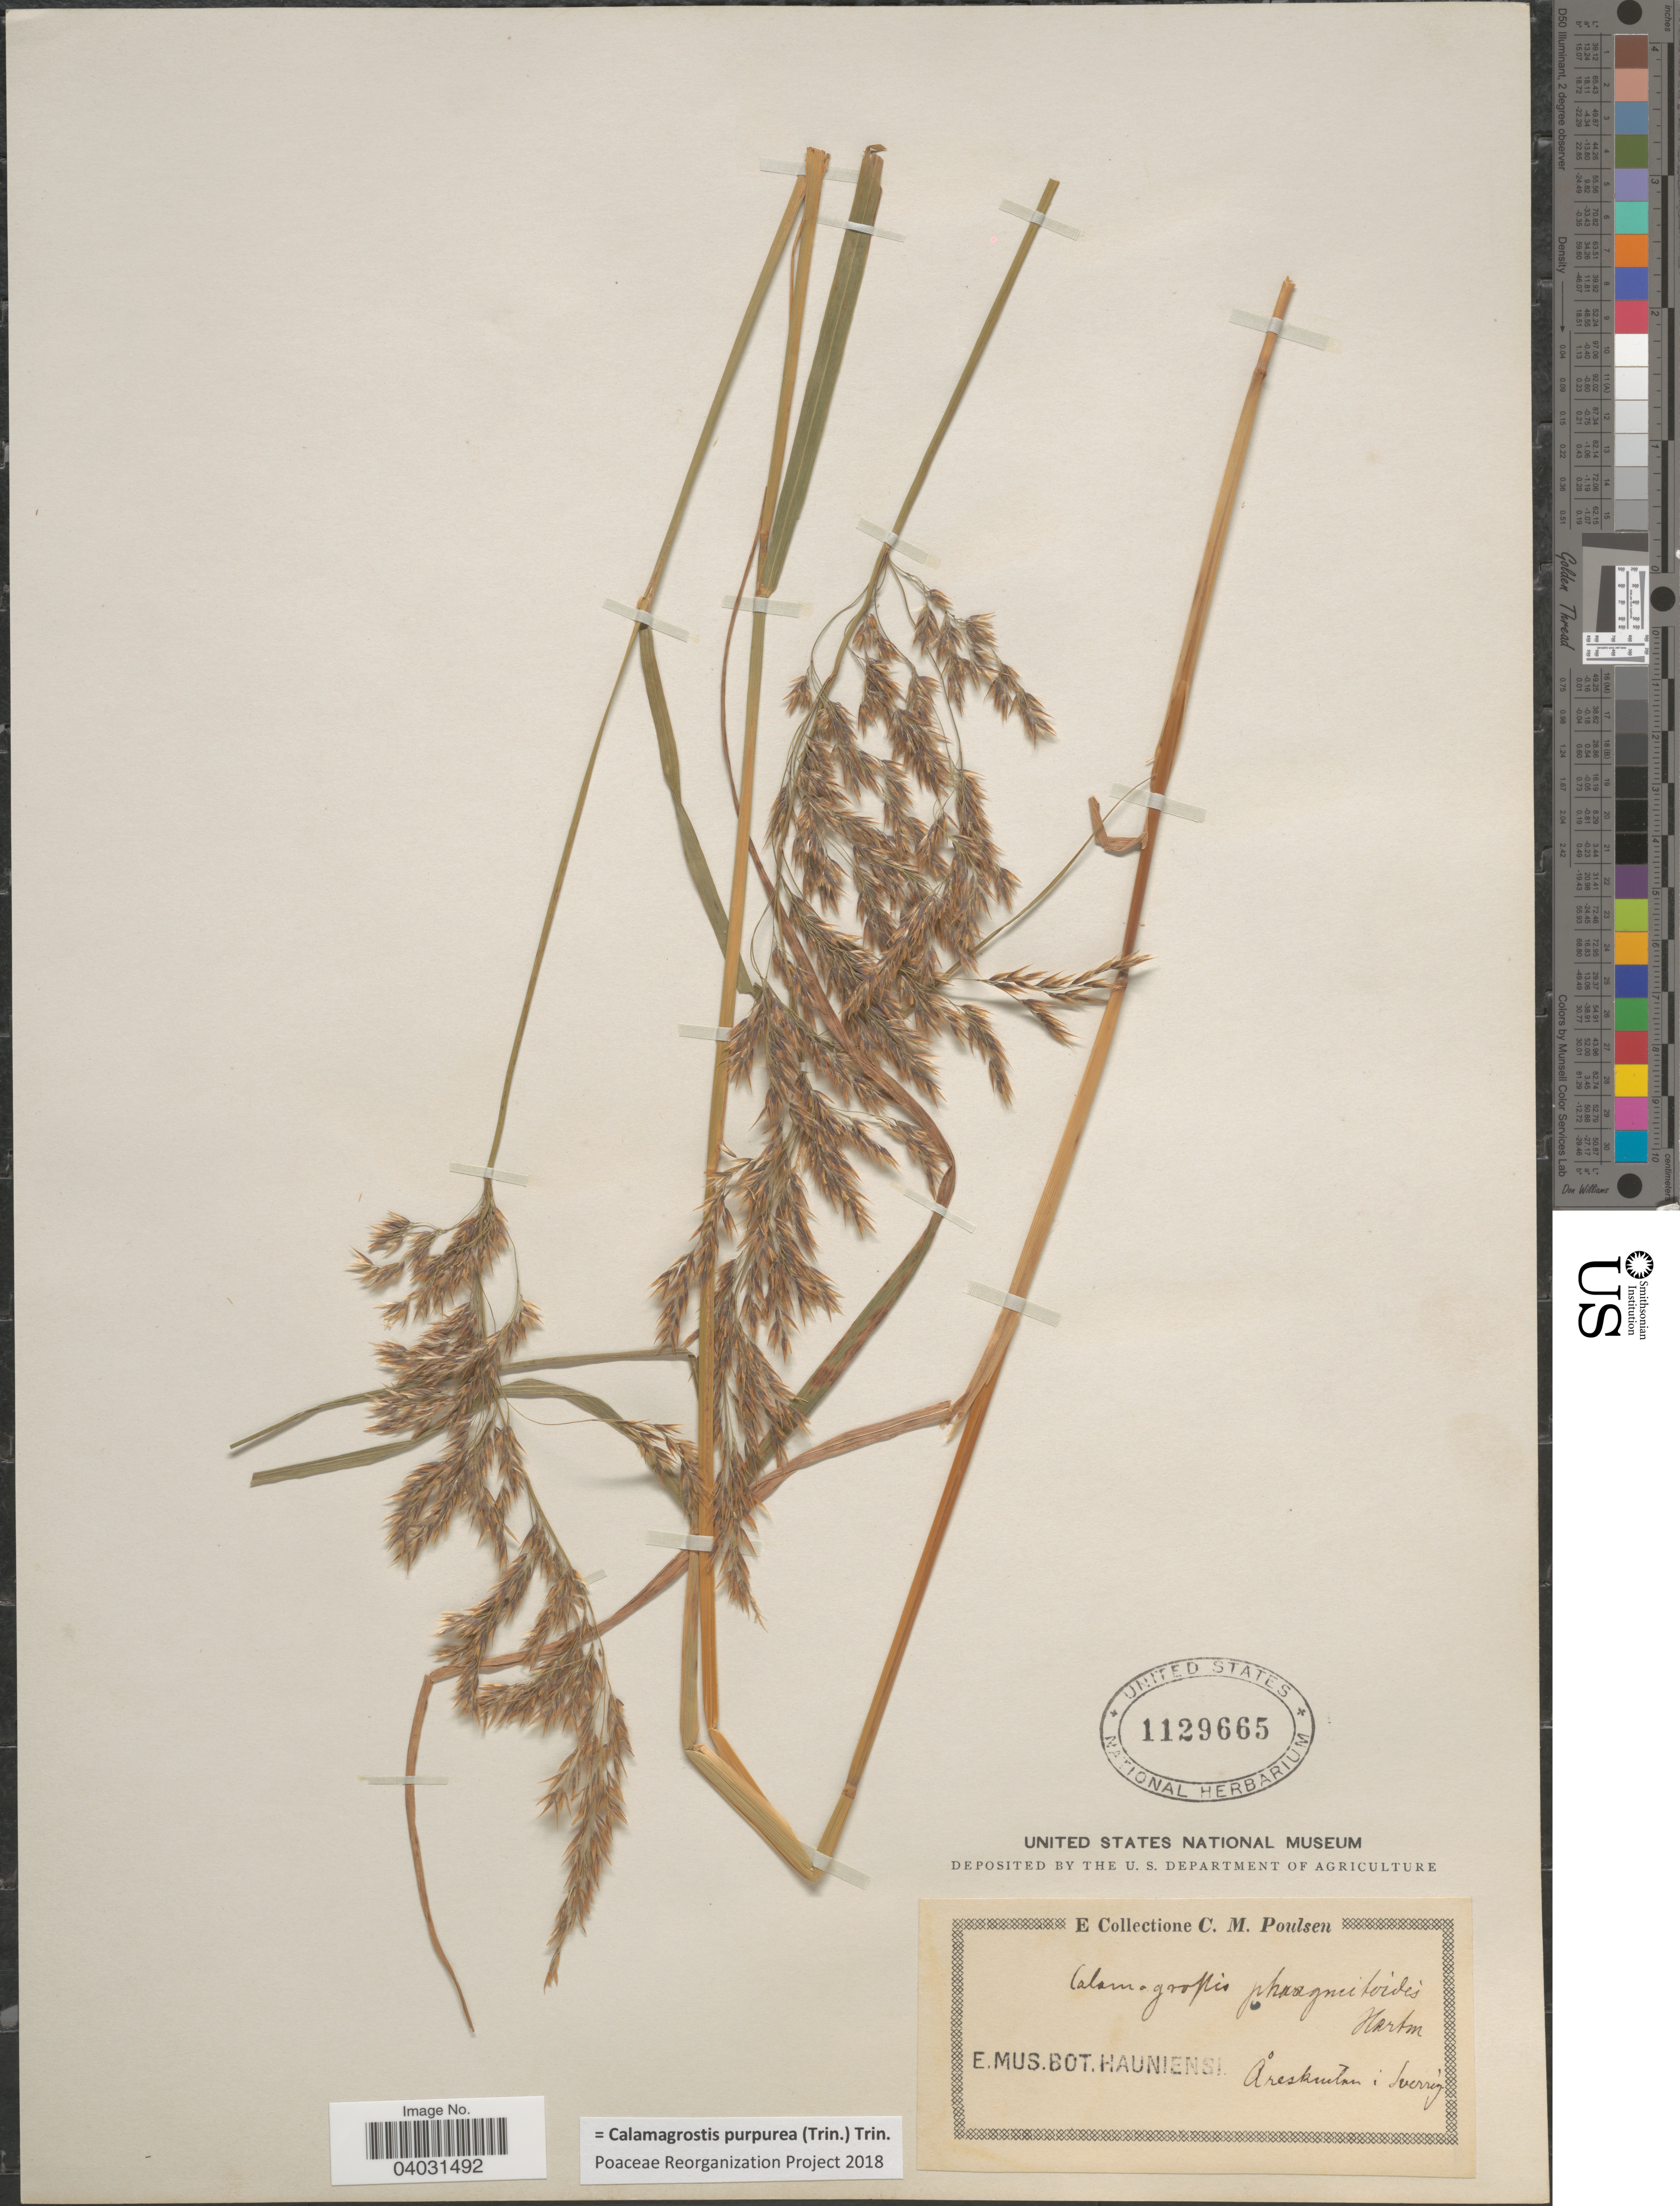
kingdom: Plantae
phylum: Tracheophyta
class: Liliopsida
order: Poales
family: Poaceae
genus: Calamagrostis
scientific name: Calamagrostis purpurea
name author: (Trin.) Trin.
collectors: C. Poulsen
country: Sweden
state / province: Jamtland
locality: Åreskutan i Sverrig.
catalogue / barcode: US 1129665